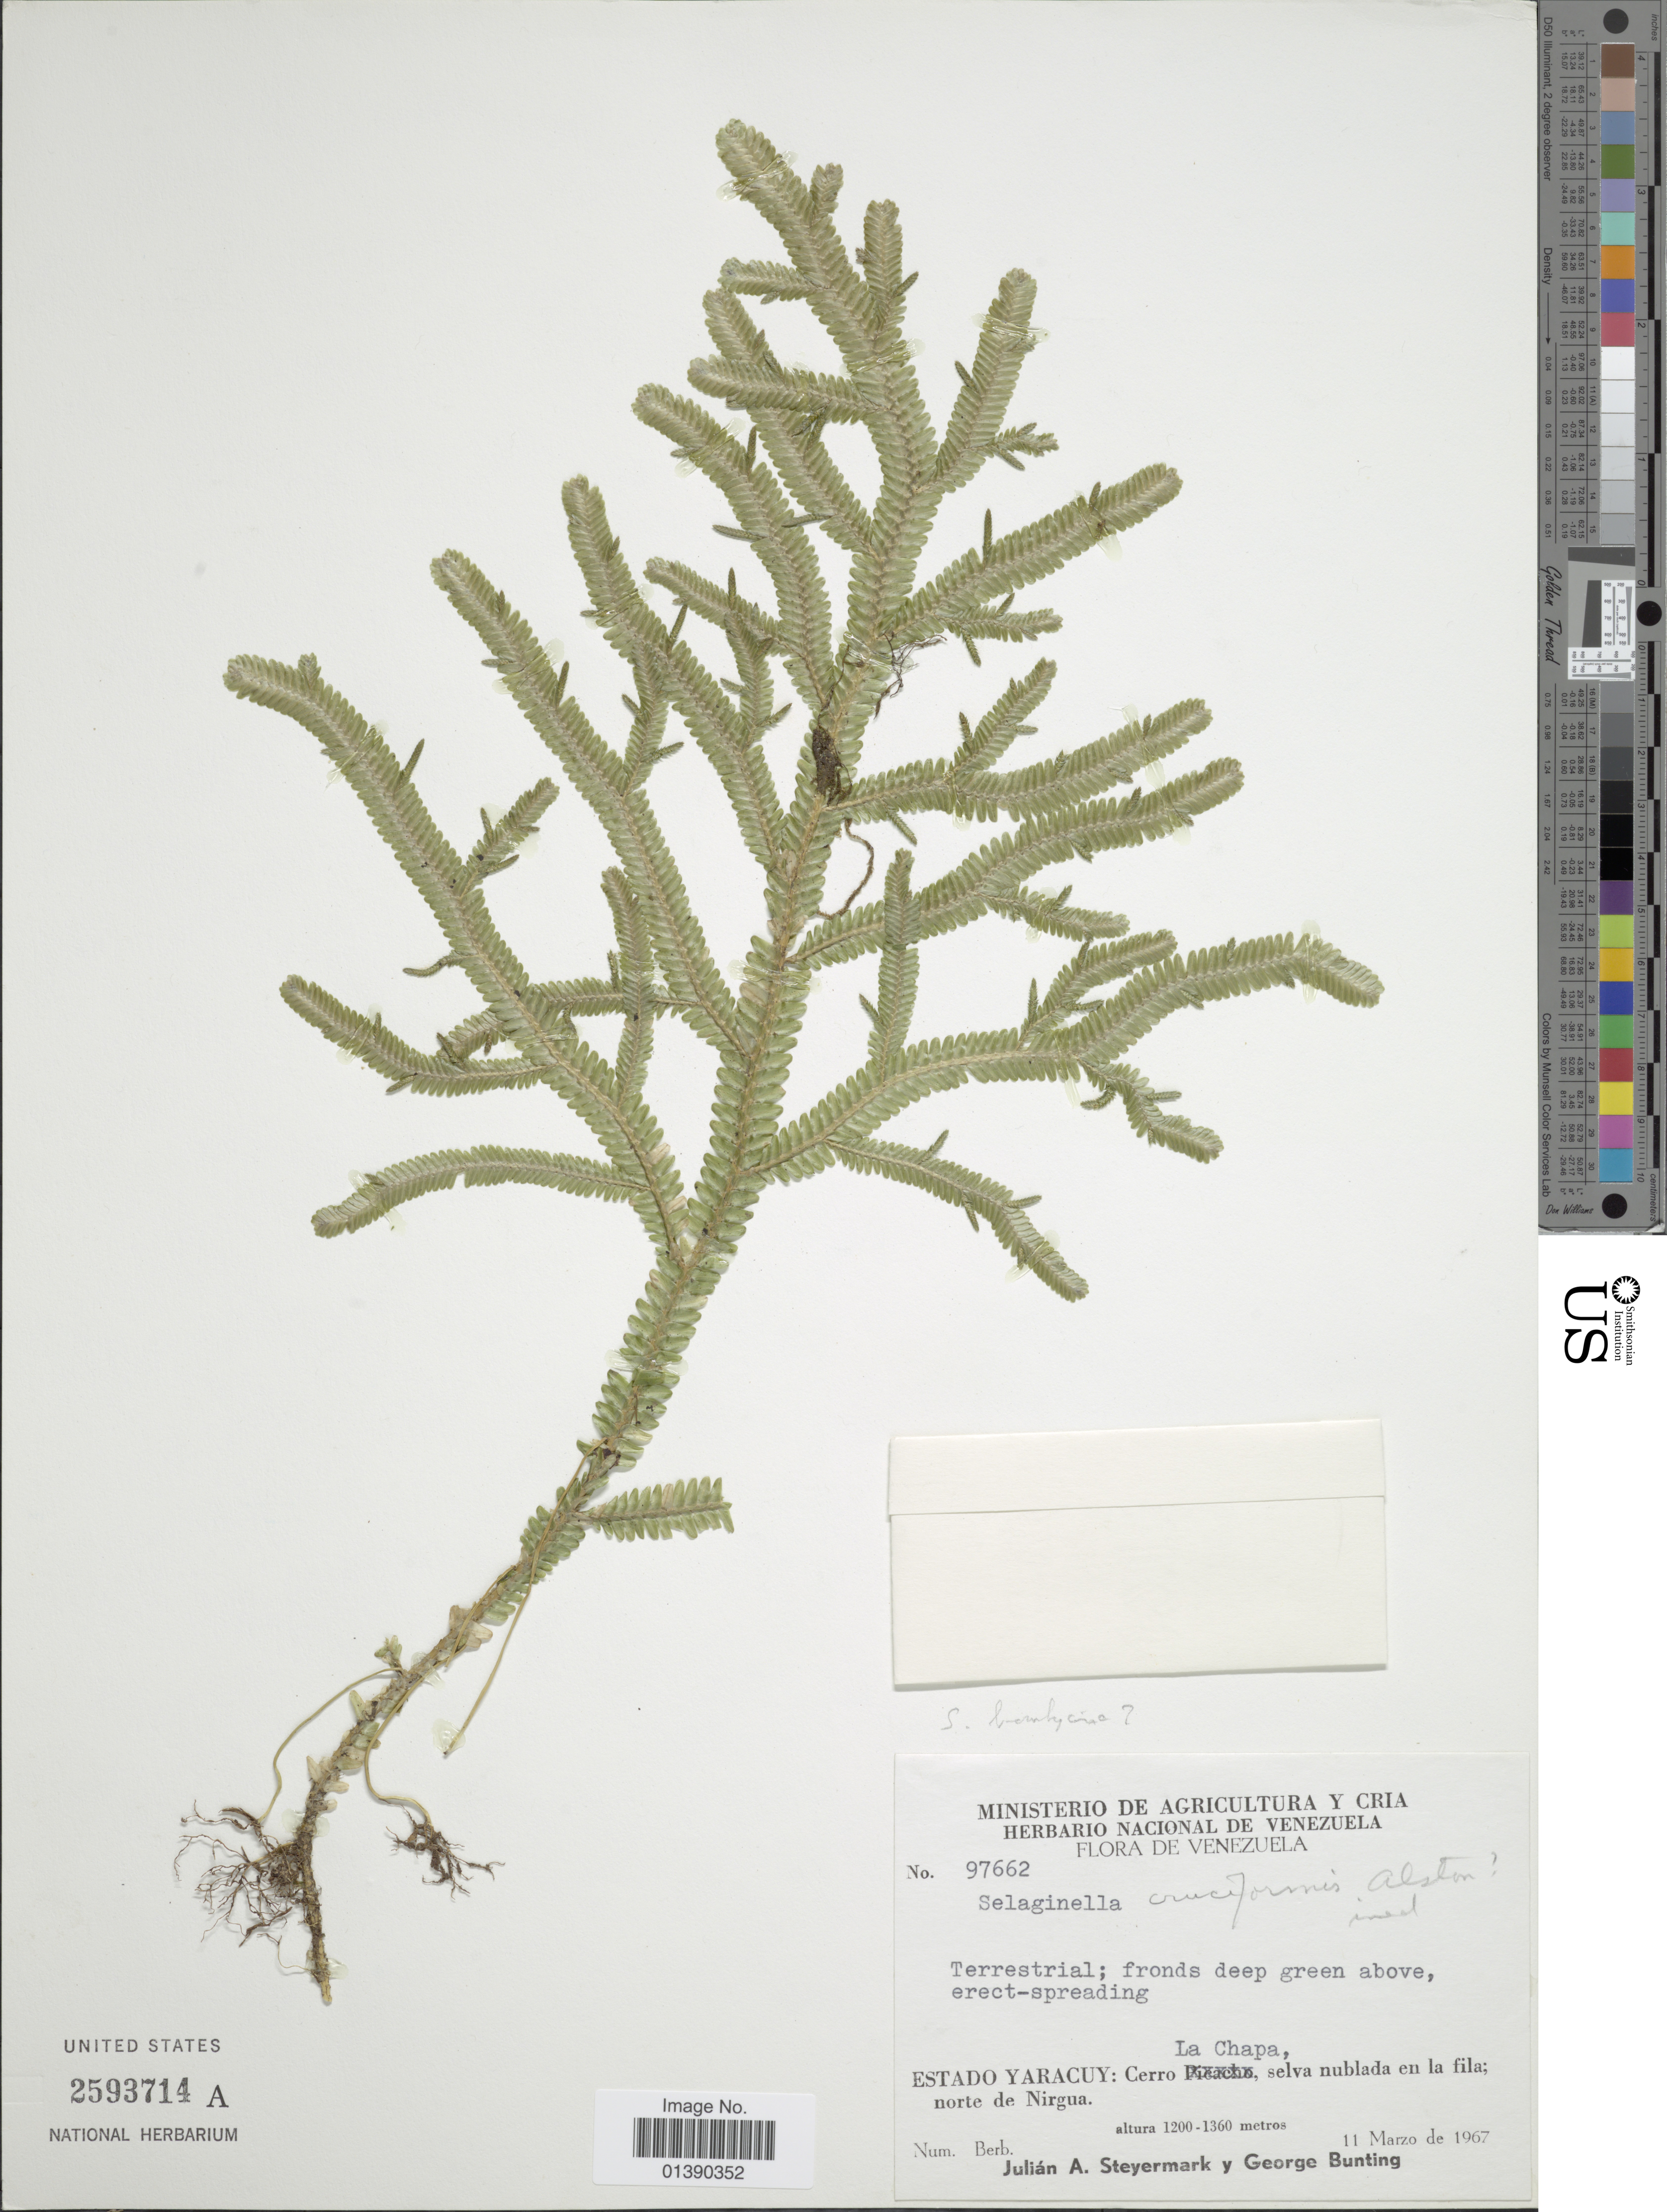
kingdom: Plantae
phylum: Tracheophyta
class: Lycopodiopsida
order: Selaginellales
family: Selaginellaceae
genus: Selaginella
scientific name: Selaginella cruciformis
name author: Alston ex Crabbe & Jermy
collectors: J. Steyermark & G. S. Bunting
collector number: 97662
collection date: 1967-03-11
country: Venezuela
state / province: Yaracuy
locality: Cerro La Chapa, selva nublada en la fila norte de Nirgua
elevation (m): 1200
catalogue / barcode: US 2593714A